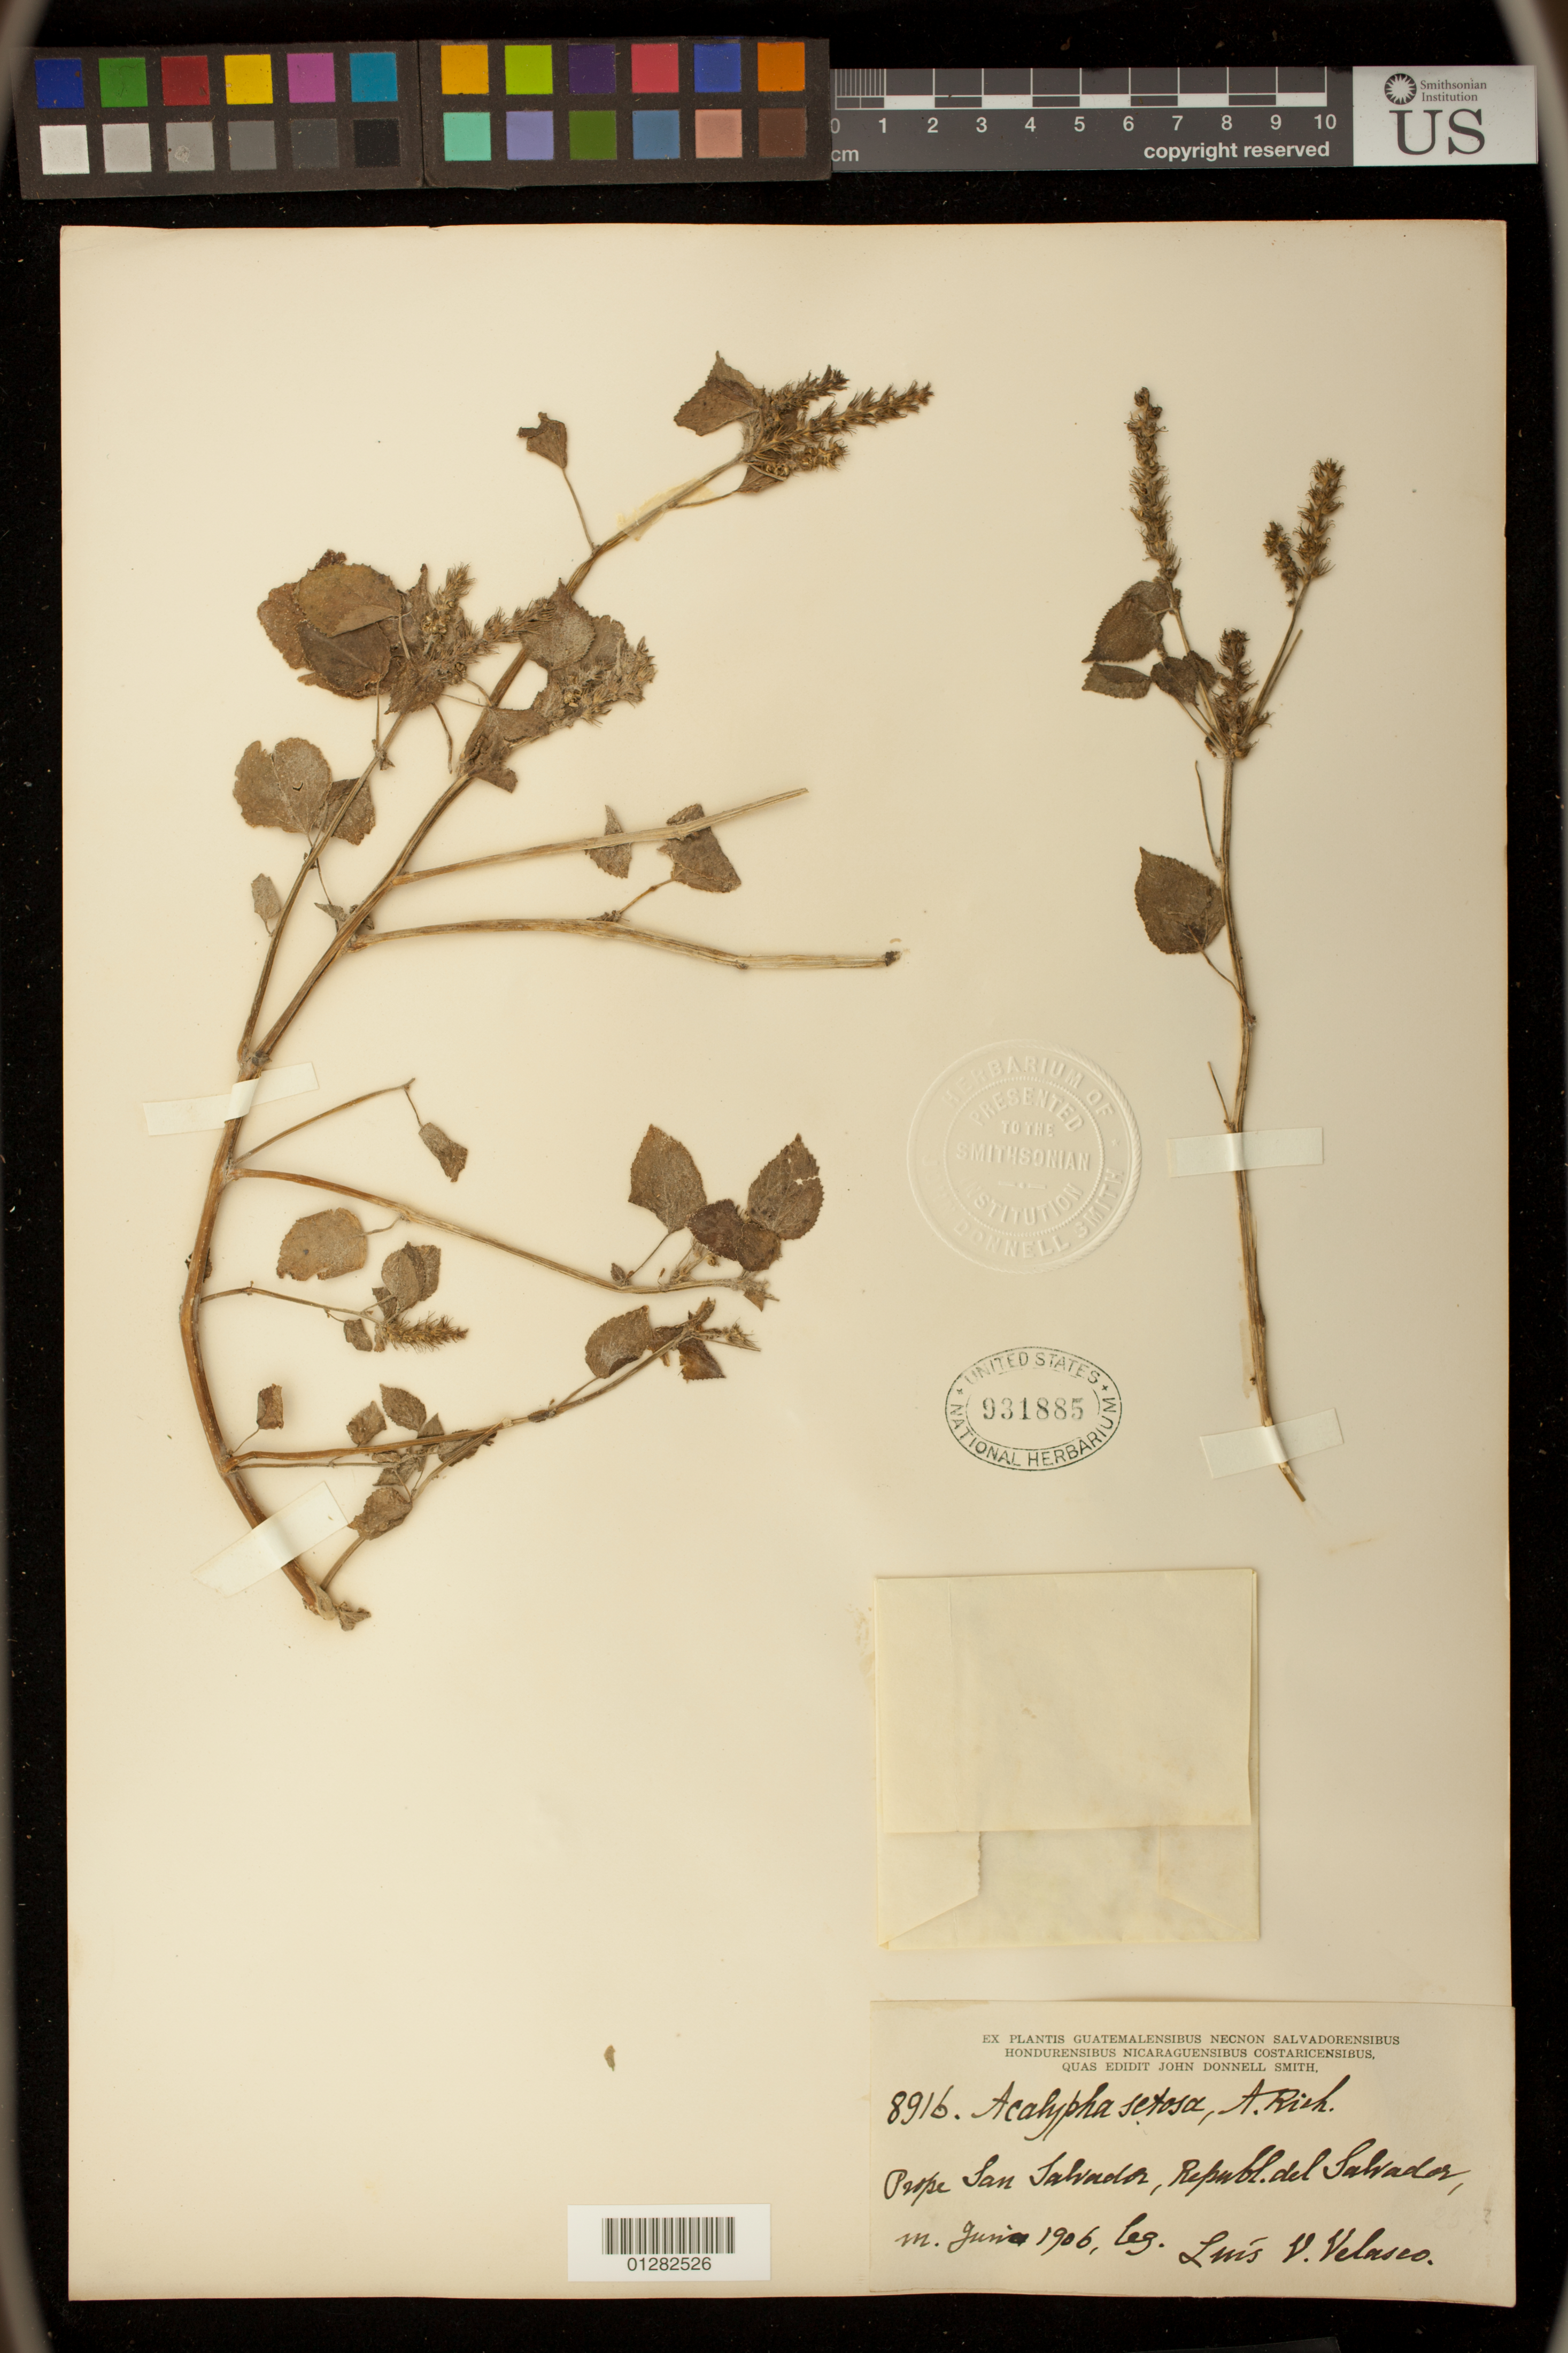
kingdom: Plantae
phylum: Tracheophyta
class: Magnoliopsida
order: Malpighiales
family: Euphorbiaceae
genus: Acalypha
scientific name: Acalypha setosa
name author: A. Rich.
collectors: O. Téllez V.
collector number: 8916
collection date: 1906-06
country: El Salvador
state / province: San Salvador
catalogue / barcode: US 931885